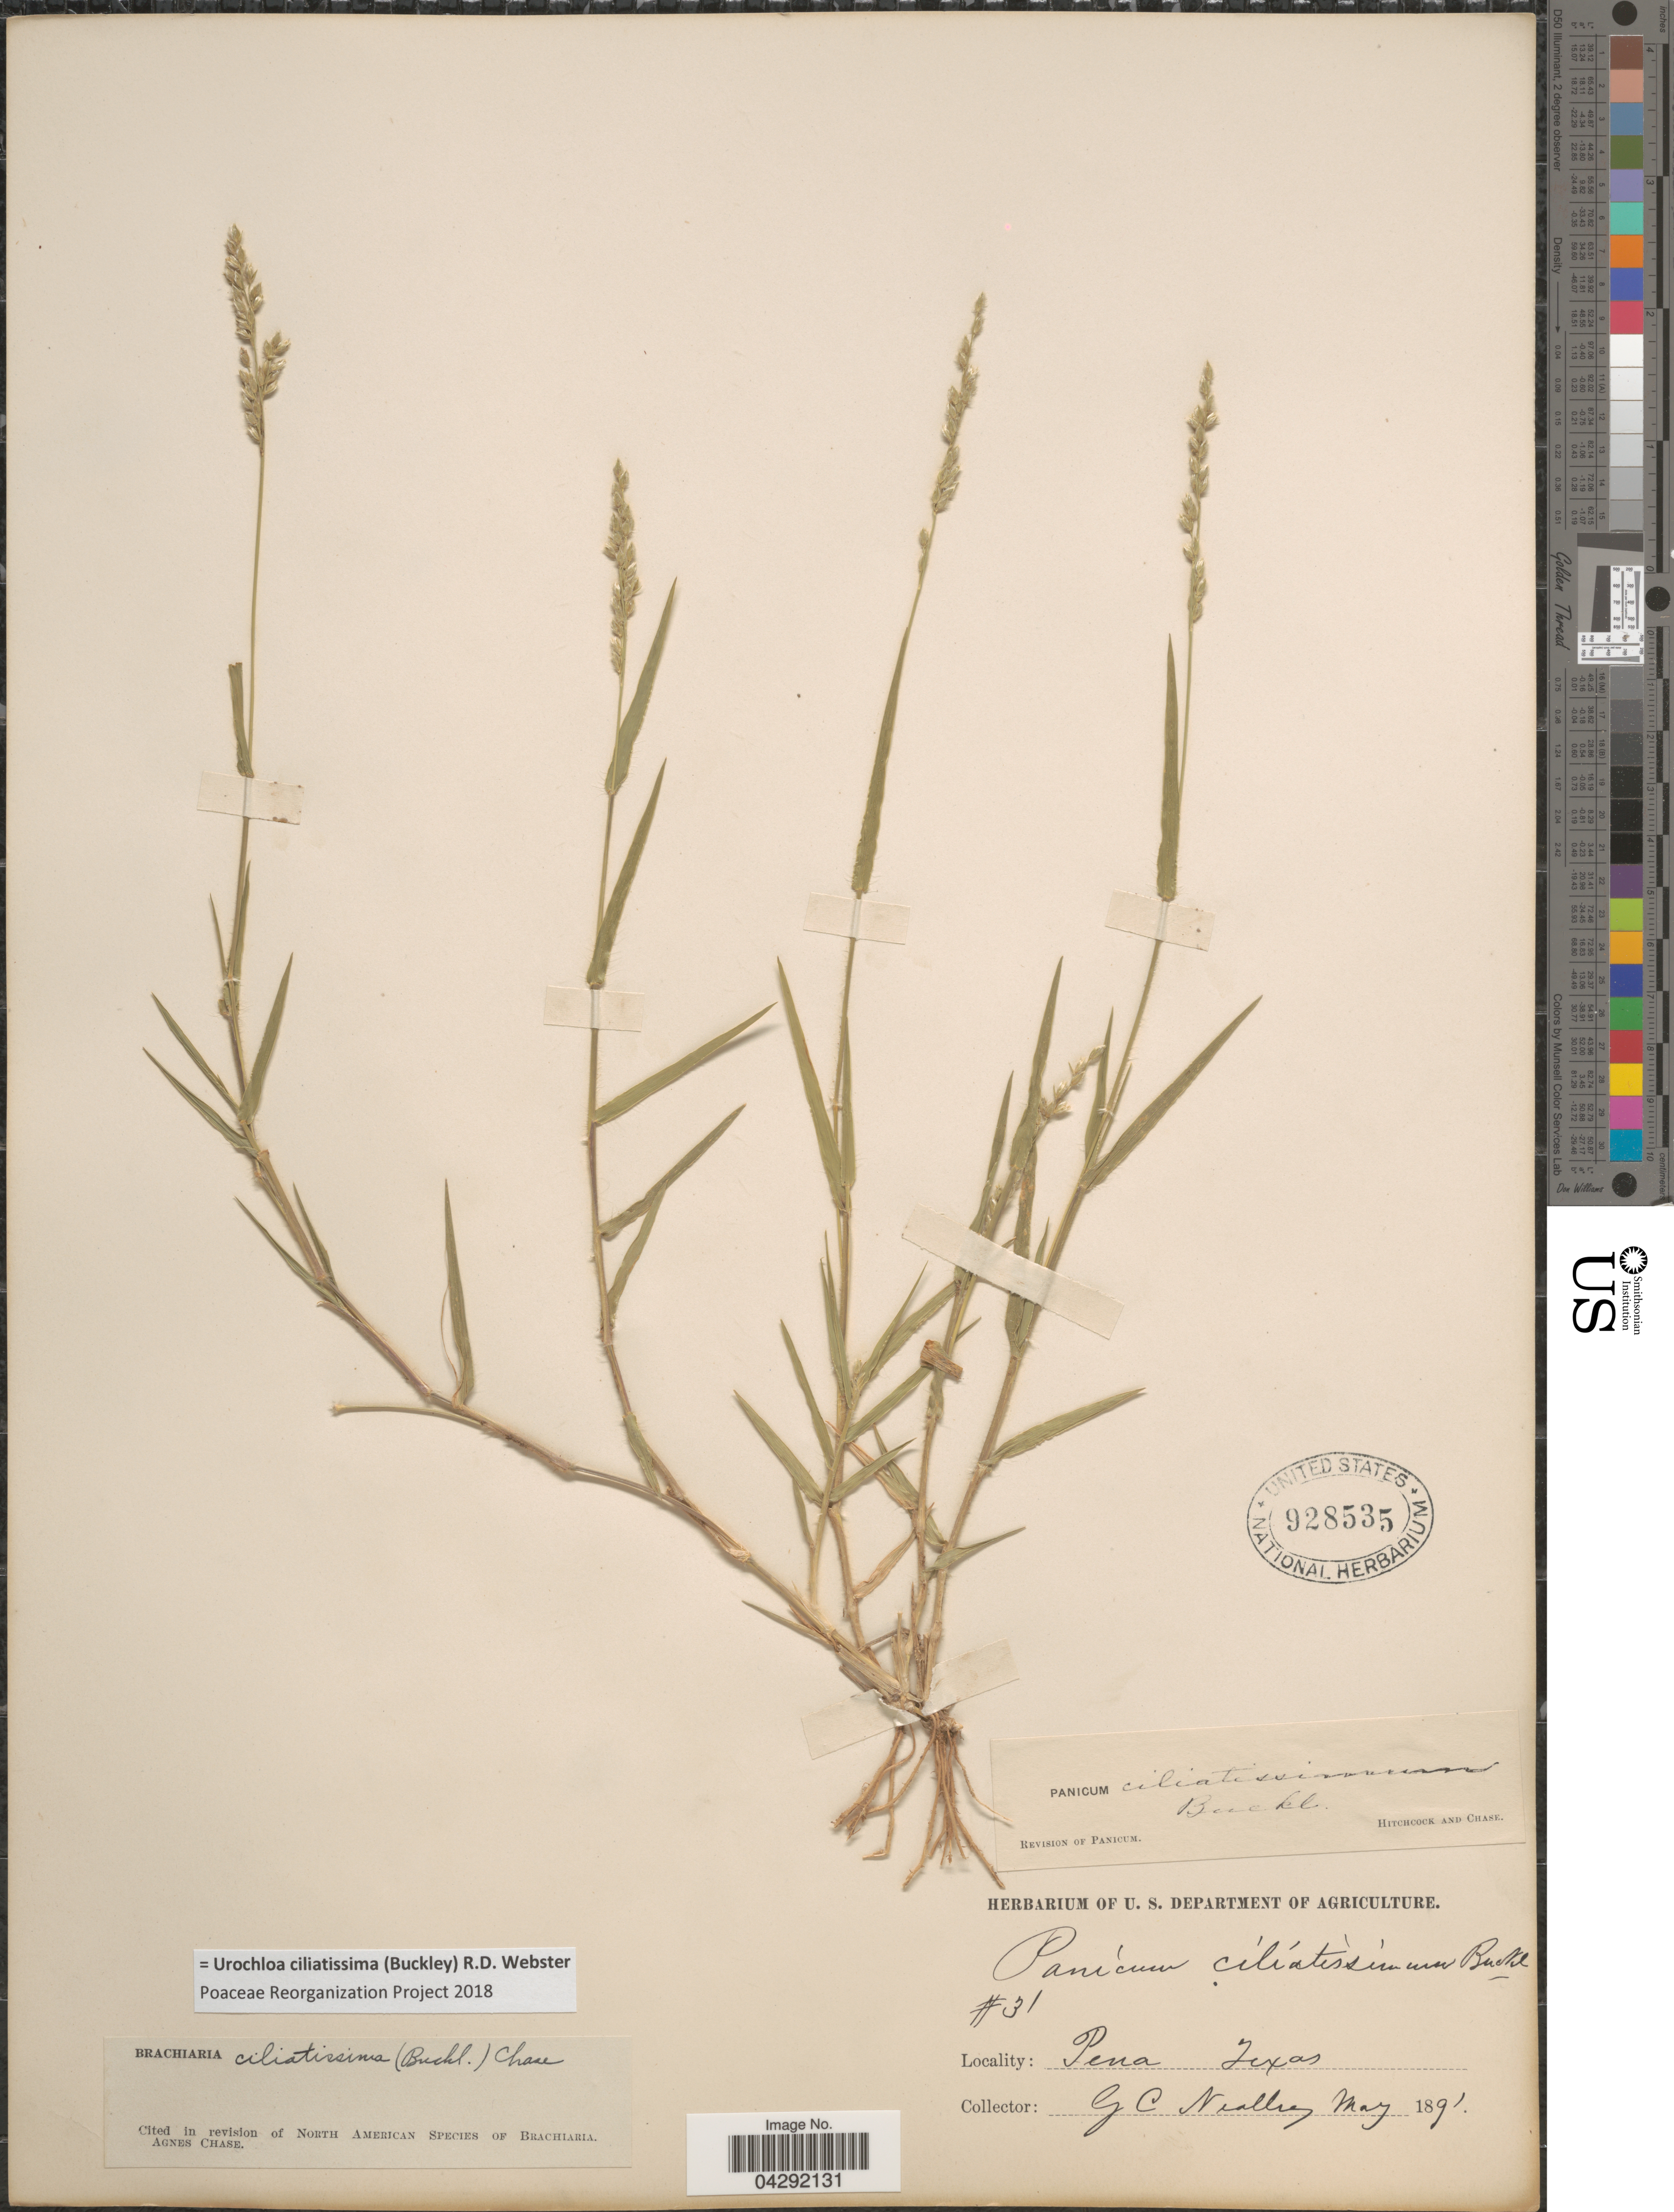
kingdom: Plantae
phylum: Tracheophyta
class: Liliopsida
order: Poales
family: Poaceae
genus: Urochloa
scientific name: Urochloa ciliatissima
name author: (Buckley) R.D. Webster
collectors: G. C. Nealley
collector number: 31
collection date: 1891-05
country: United States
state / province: Texas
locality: Pena.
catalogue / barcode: US 928535